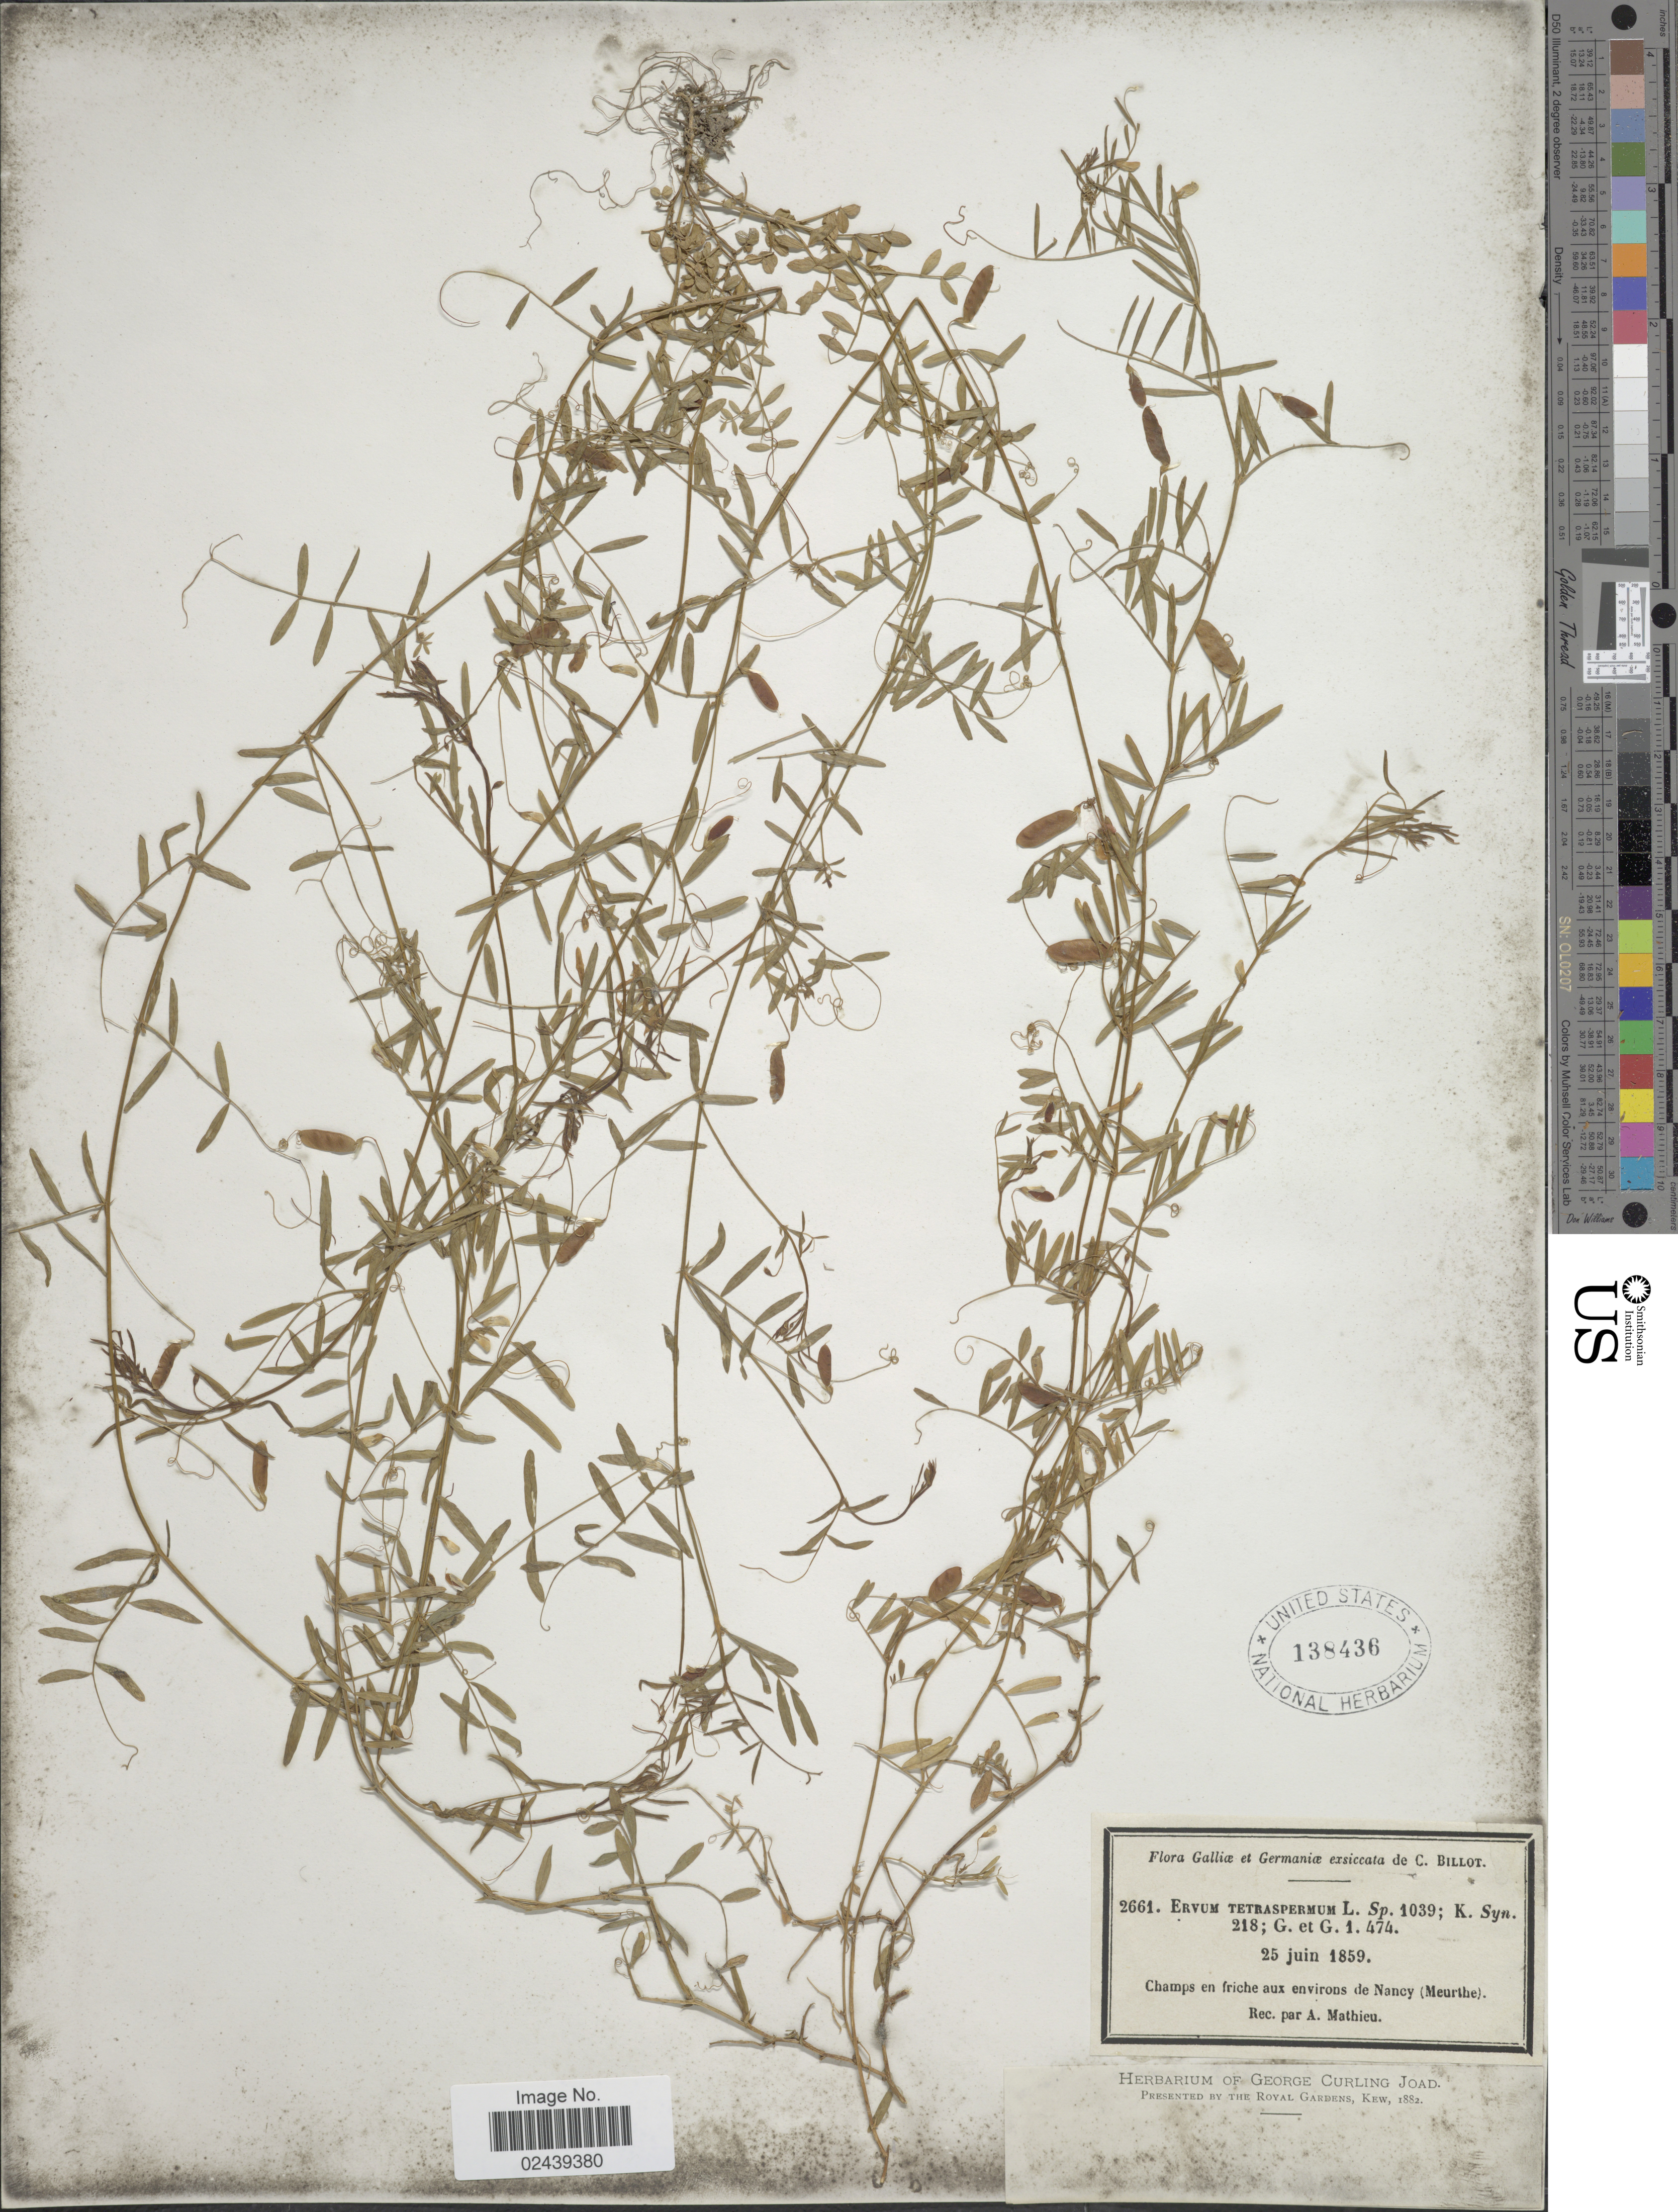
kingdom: Plantae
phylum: Tracheophyta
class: Magnoliopsida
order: Fabales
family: Fabaceae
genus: Vicia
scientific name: Vicia tetrasperma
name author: (L.) Schreb.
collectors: C. Billot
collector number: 2661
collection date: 1859-06-25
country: France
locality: Champs en friche aux environs de Nancy (Meurthe)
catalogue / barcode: US 138436